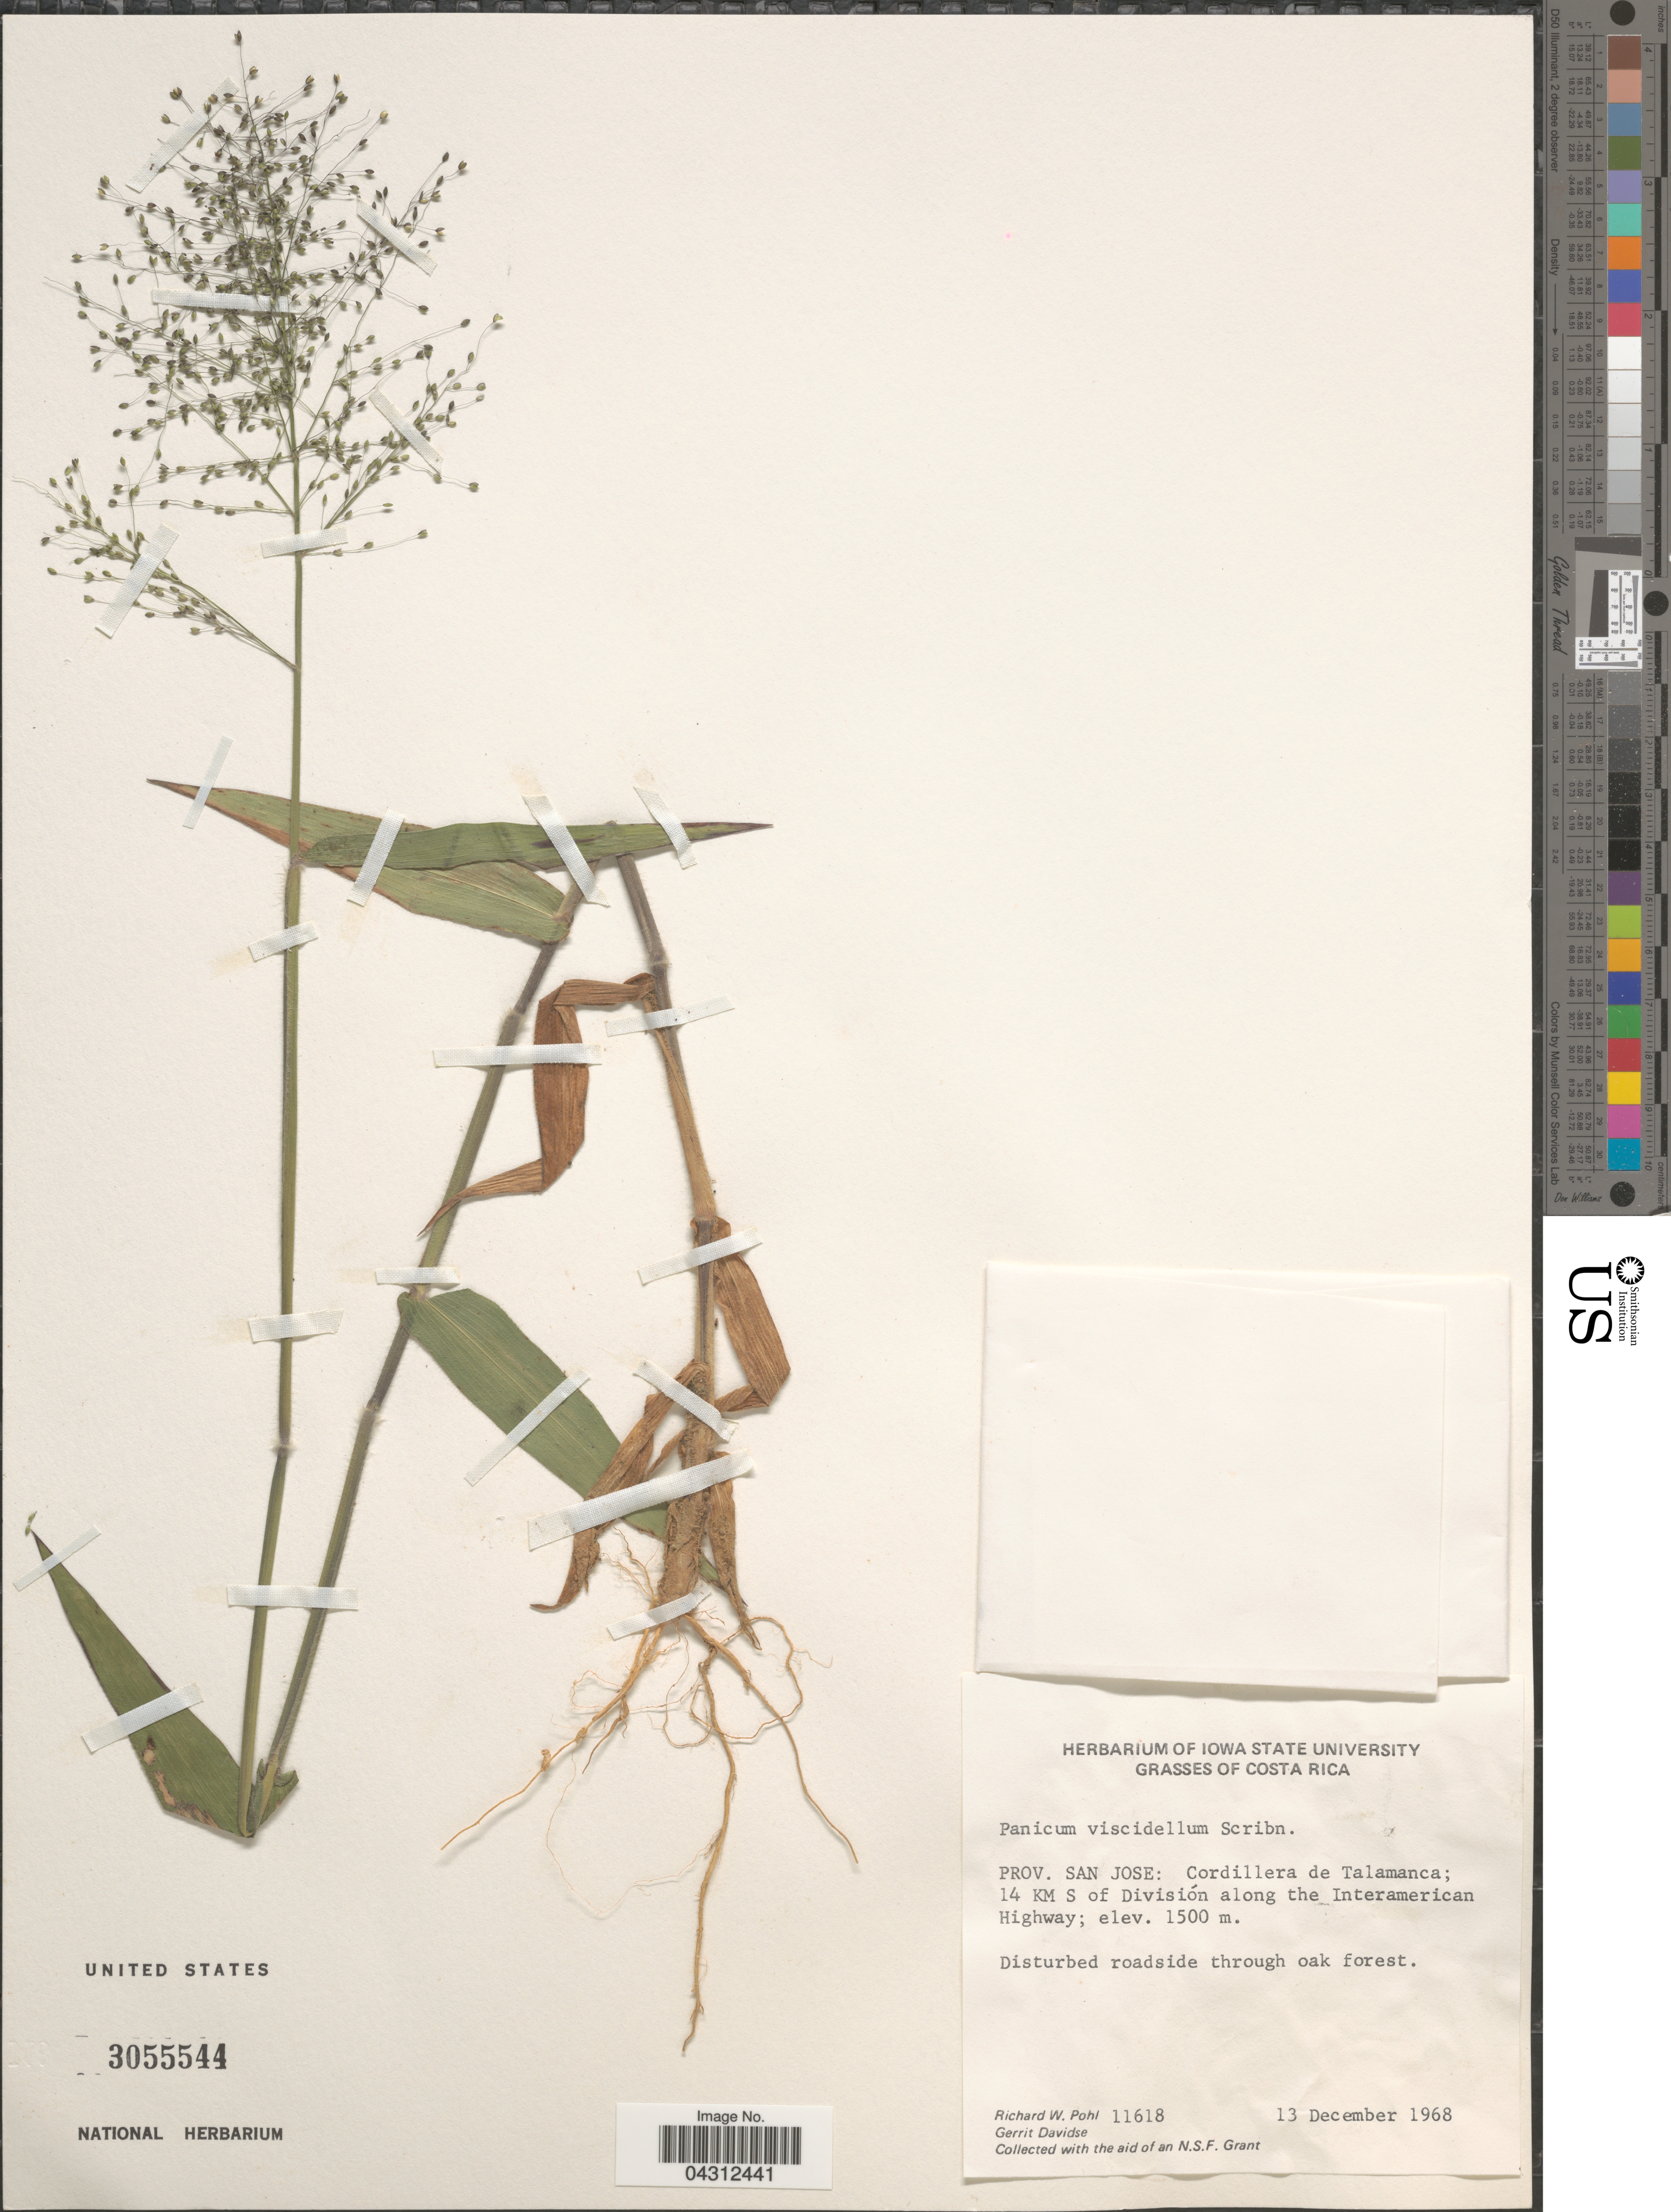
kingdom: Plantae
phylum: Tracheophyta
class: Liliopsida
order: Poales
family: Poaceae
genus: Dichanthelium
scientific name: Dichanthelium viscidellum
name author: (Scribn.) Gould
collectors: R. W. Pohl & G. Davidse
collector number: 11618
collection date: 1968-12-13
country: Costa Rica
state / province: San José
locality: Cordillera de Talamanca; 14 KM S of División along the Interamerican Highway.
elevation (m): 1500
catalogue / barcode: US 3055544